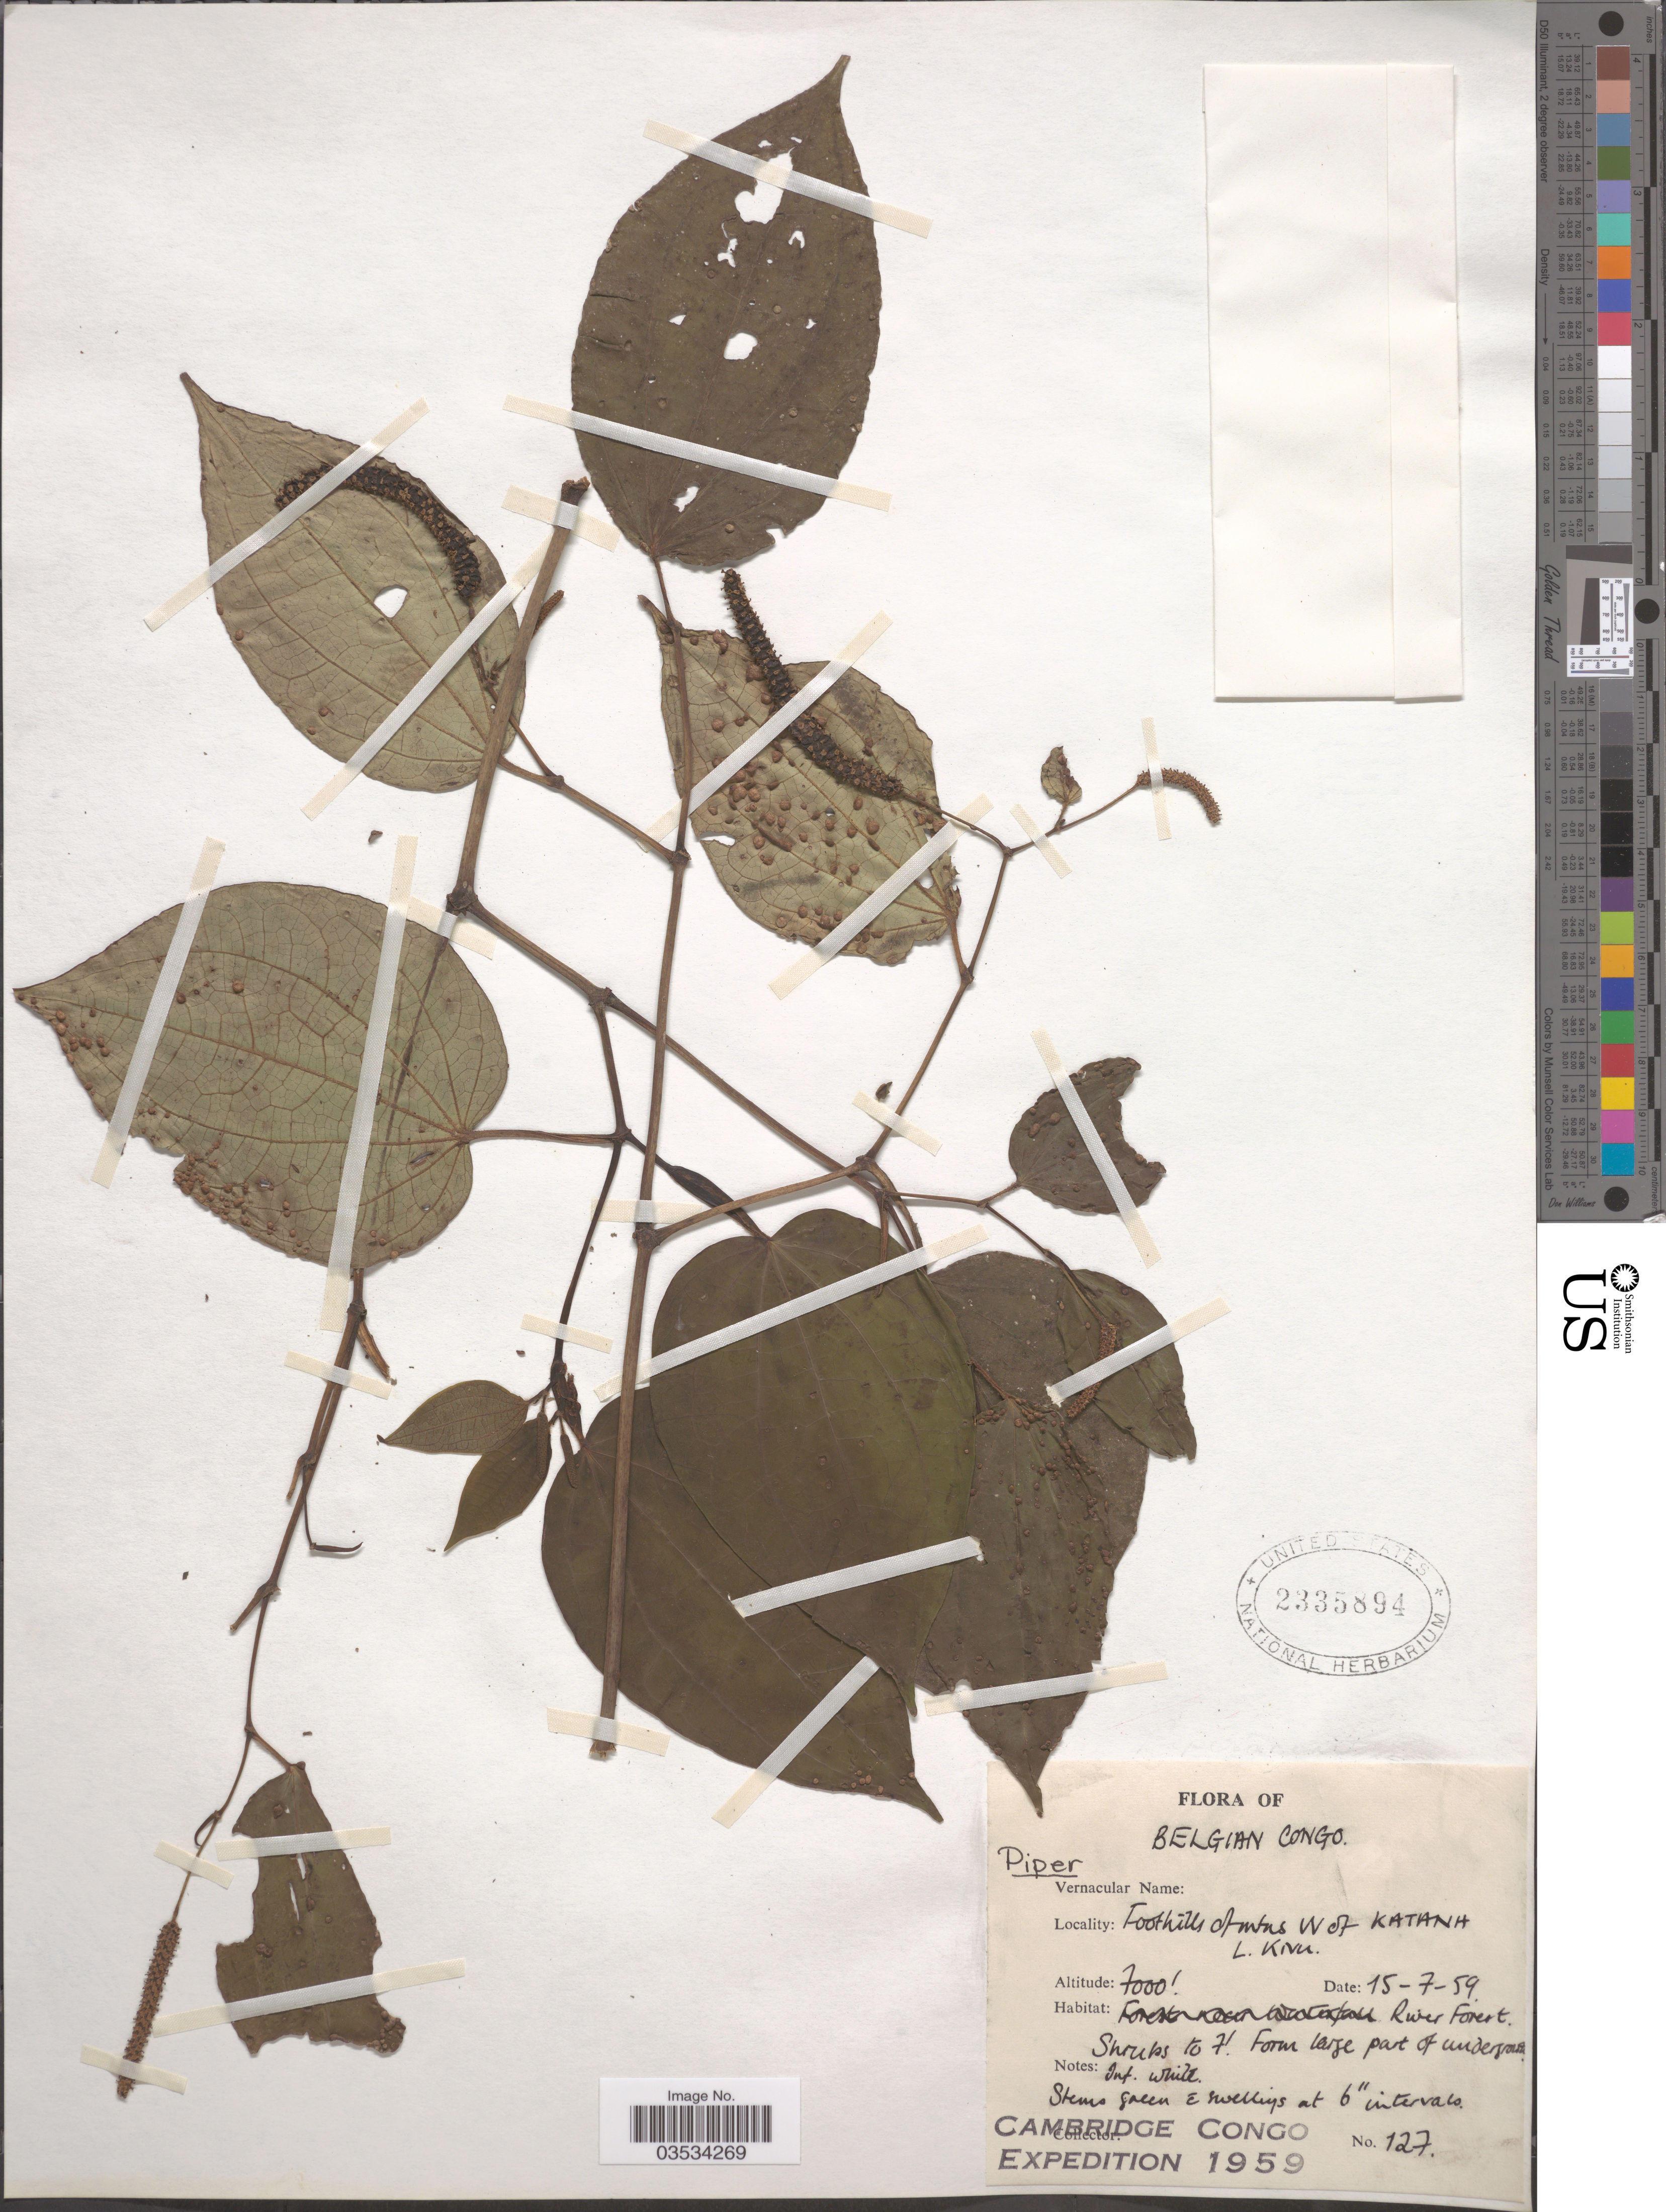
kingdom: Plantae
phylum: Tracheophyta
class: Magnoliopsida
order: Piperales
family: Piperaceae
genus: Piper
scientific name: Piper sp.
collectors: Cambridge Congo Expedition 1959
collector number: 127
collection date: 1959-07-15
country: Congo, Democratic Republic of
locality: Belgian Congo. Foothills of mtns W of Katana. L. Kivu.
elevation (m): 2134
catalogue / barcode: US 2335894